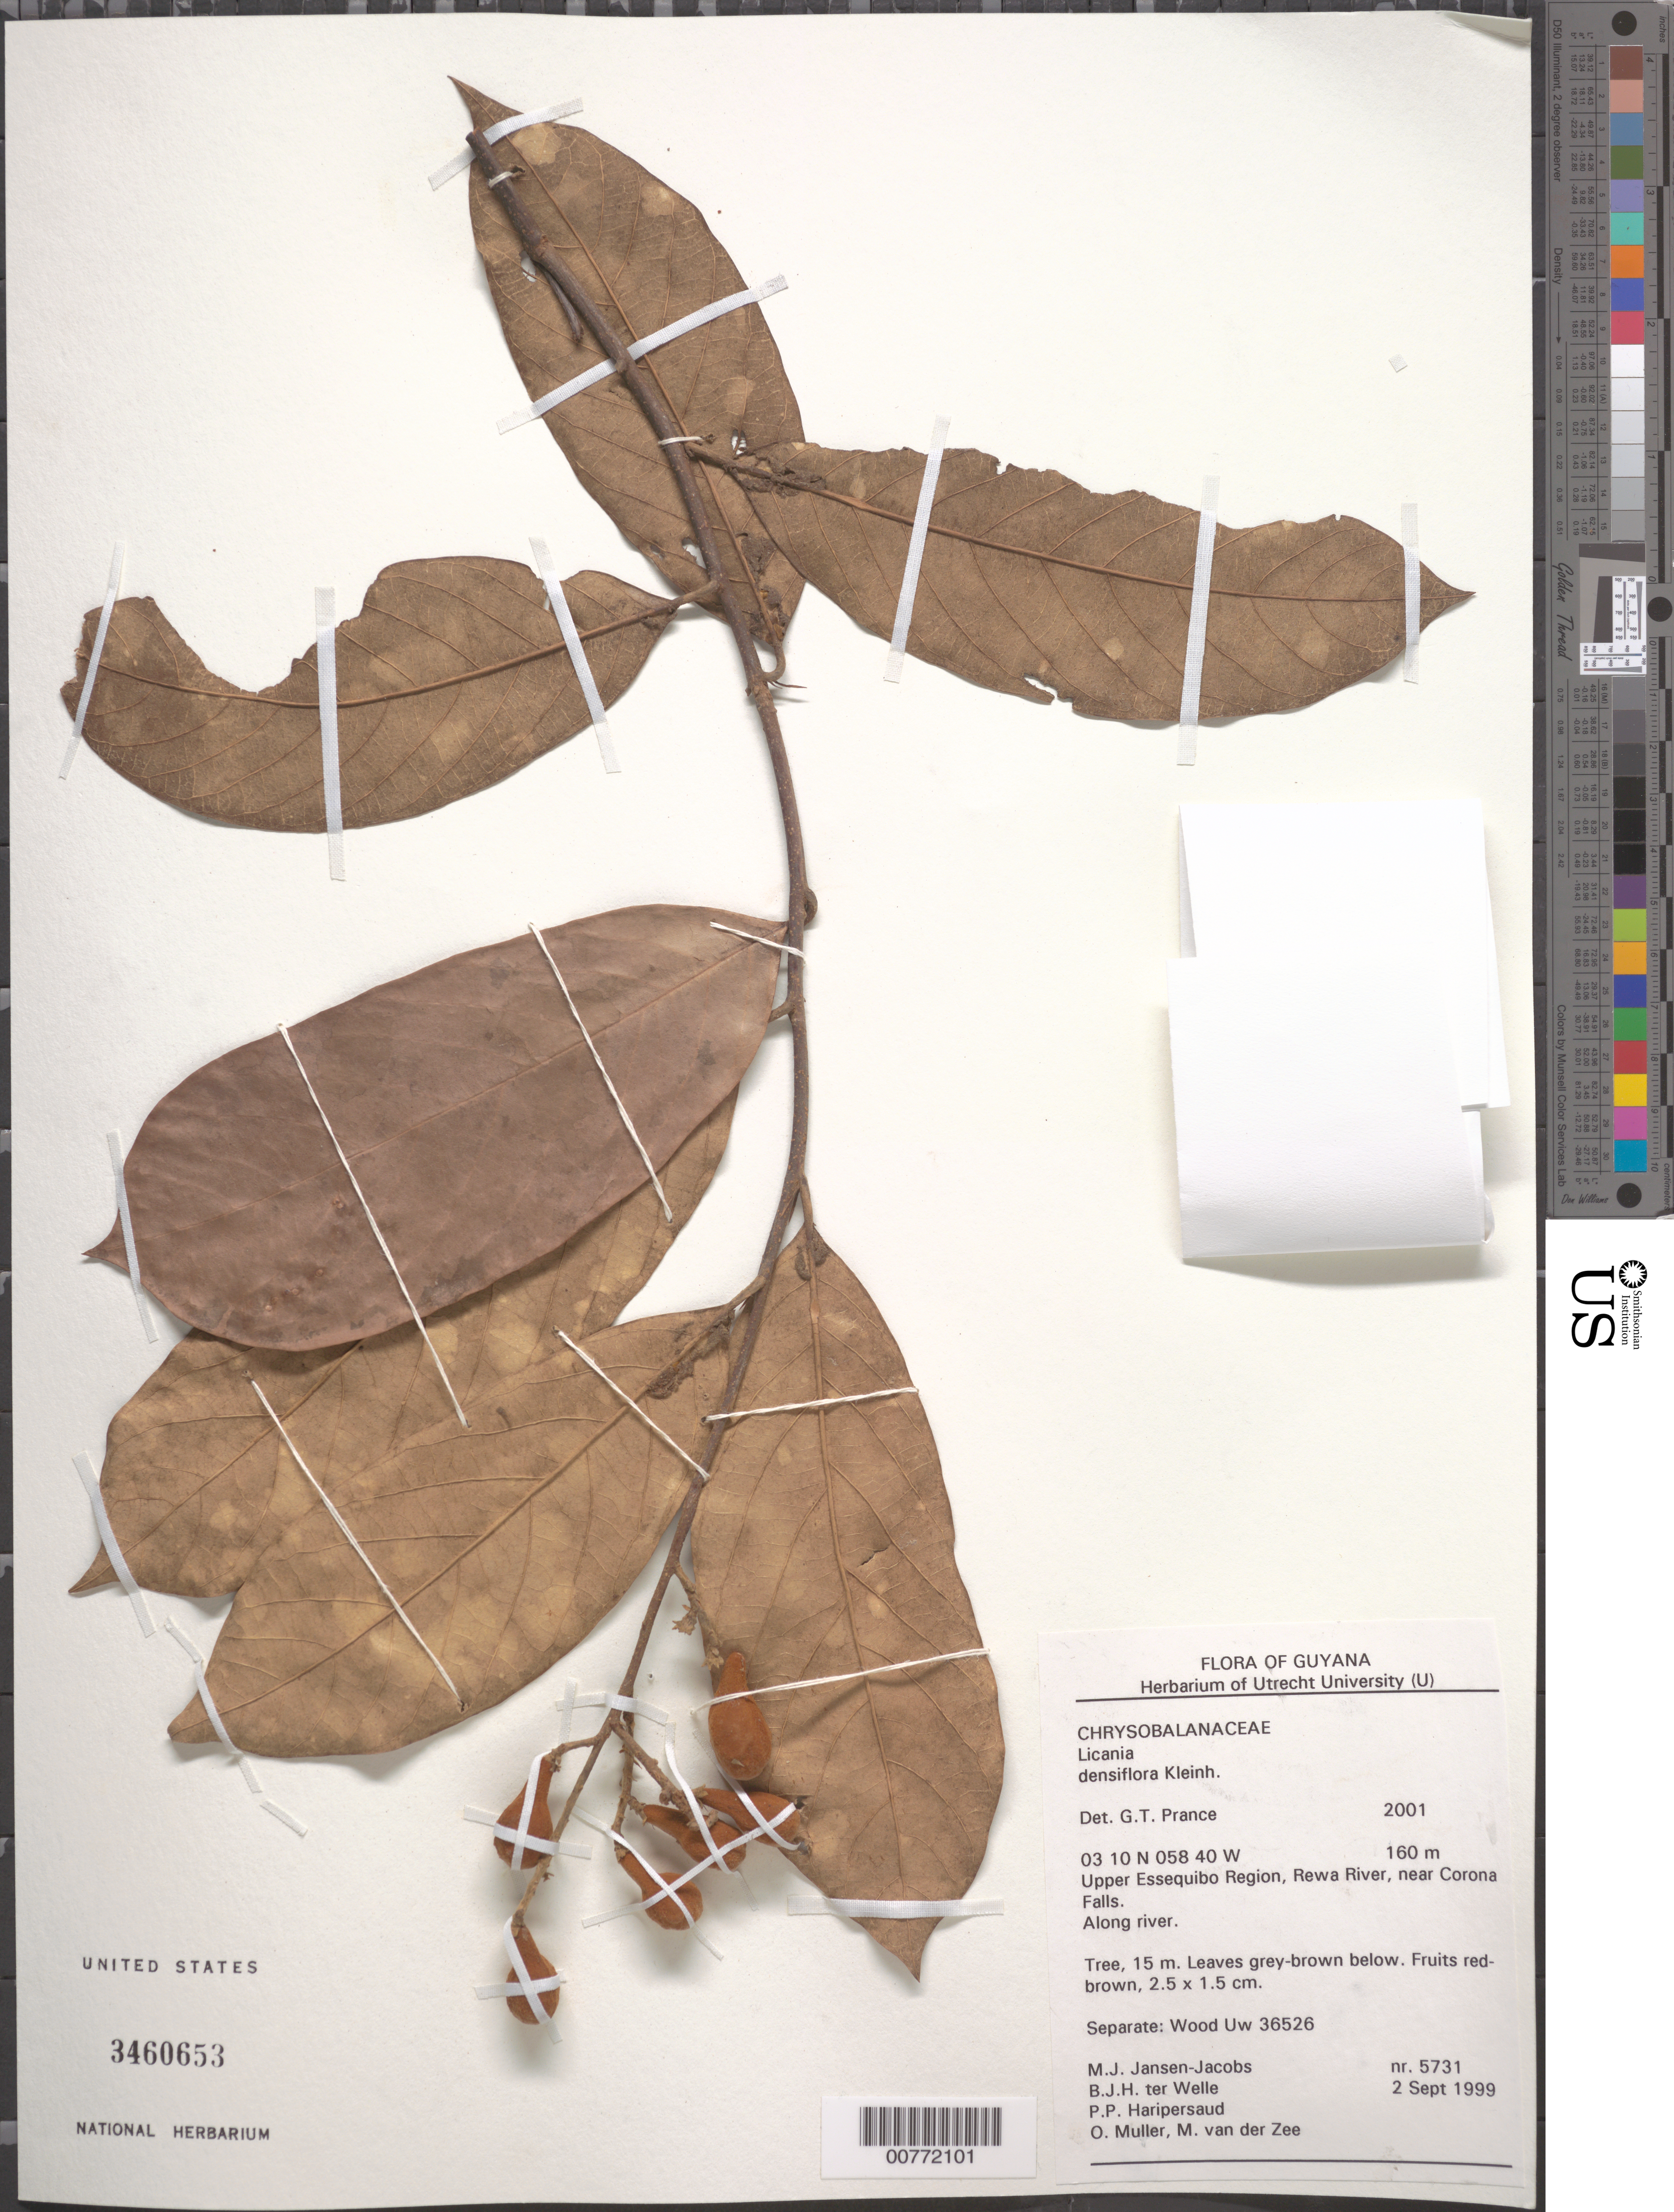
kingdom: Plantae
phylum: Tracheophyta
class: Magnoliopsida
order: Malpighiales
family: Chrysobalanaceae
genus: Licania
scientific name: Licania densiflora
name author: Kleinh.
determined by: Prance, G. T.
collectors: M. J. Jansen-Jacobs, B. Welle, P. Haripersaud, O. Muller & M. van der Zee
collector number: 5731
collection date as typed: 2-Sep-99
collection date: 1999-09-02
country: Guyana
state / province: U. Takutu-U. Essequibo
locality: Rewa River, near Corona Falls, Upper Essequibo Region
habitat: Along river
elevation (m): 160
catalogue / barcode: US 3460653